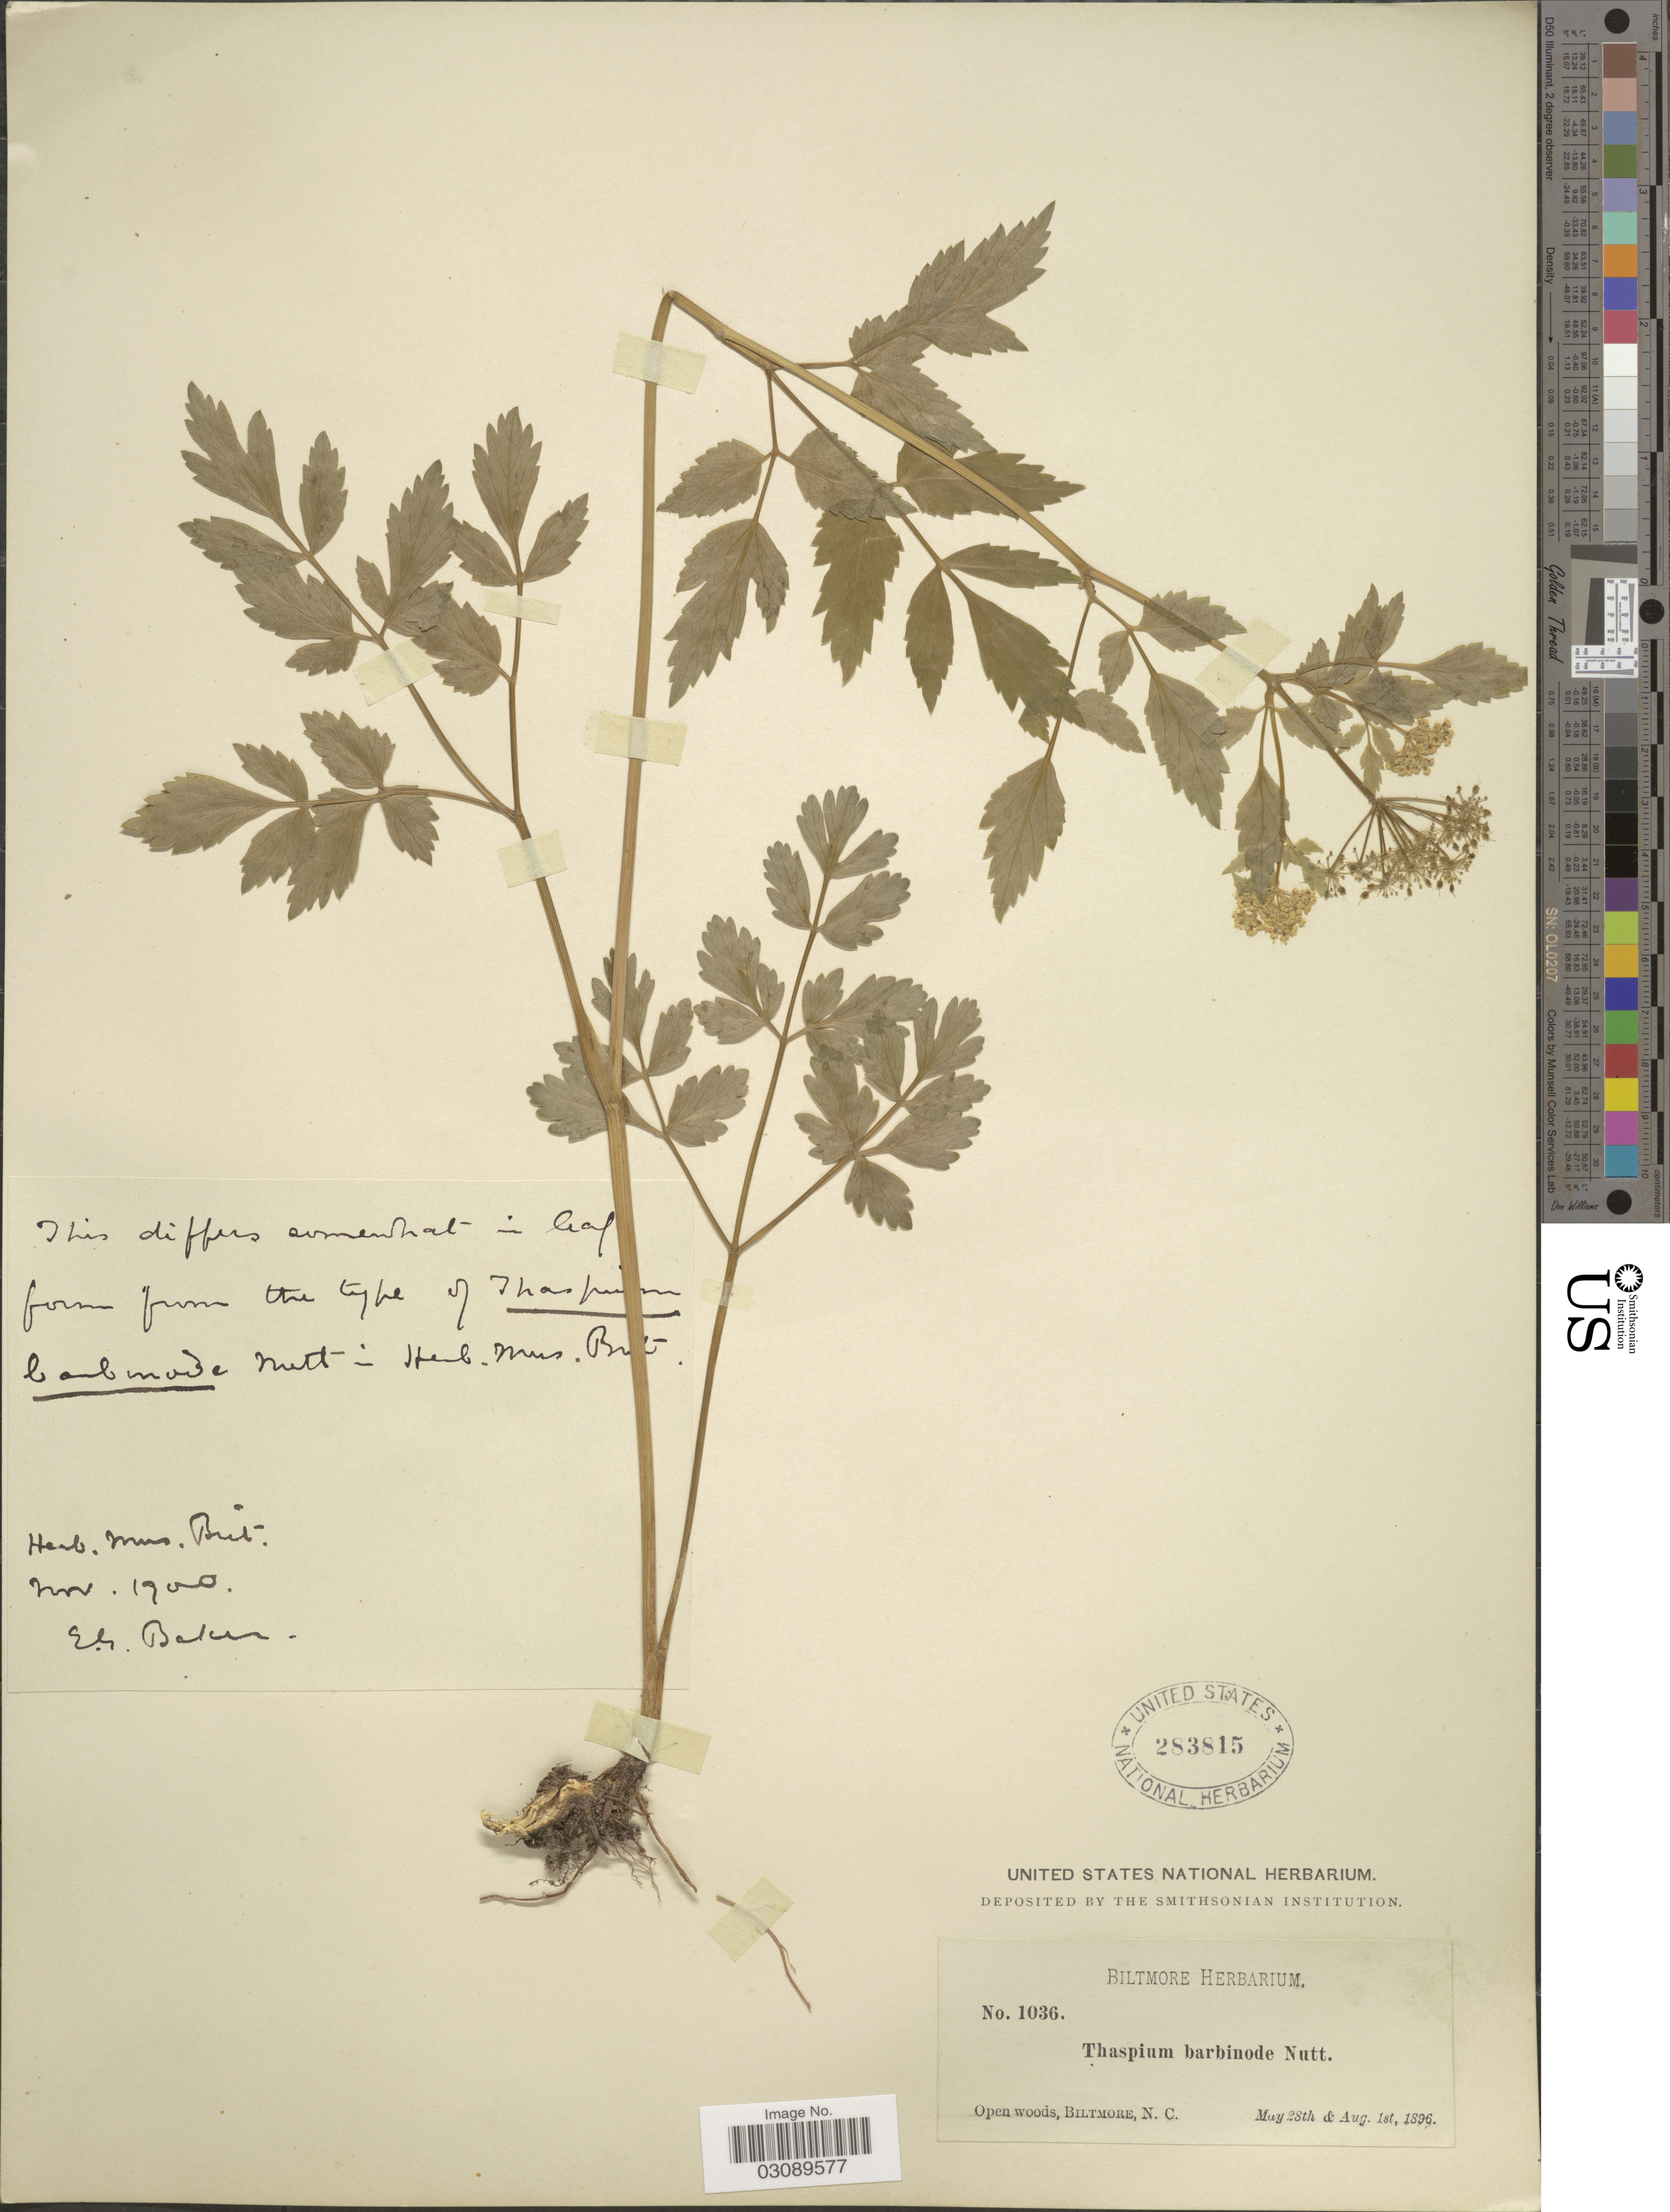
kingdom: Plantae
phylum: Tracheophyta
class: Magnoliopsida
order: Apiales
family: Apiaceae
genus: Thaspium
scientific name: Thaspium barbinode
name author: (Michx.) Nutt.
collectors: ex herb. Biltmore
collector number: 1036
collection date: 1896-05-28/1896-08-01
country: United States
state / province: North Carolina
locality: Biltmore.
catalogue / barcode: US 283815